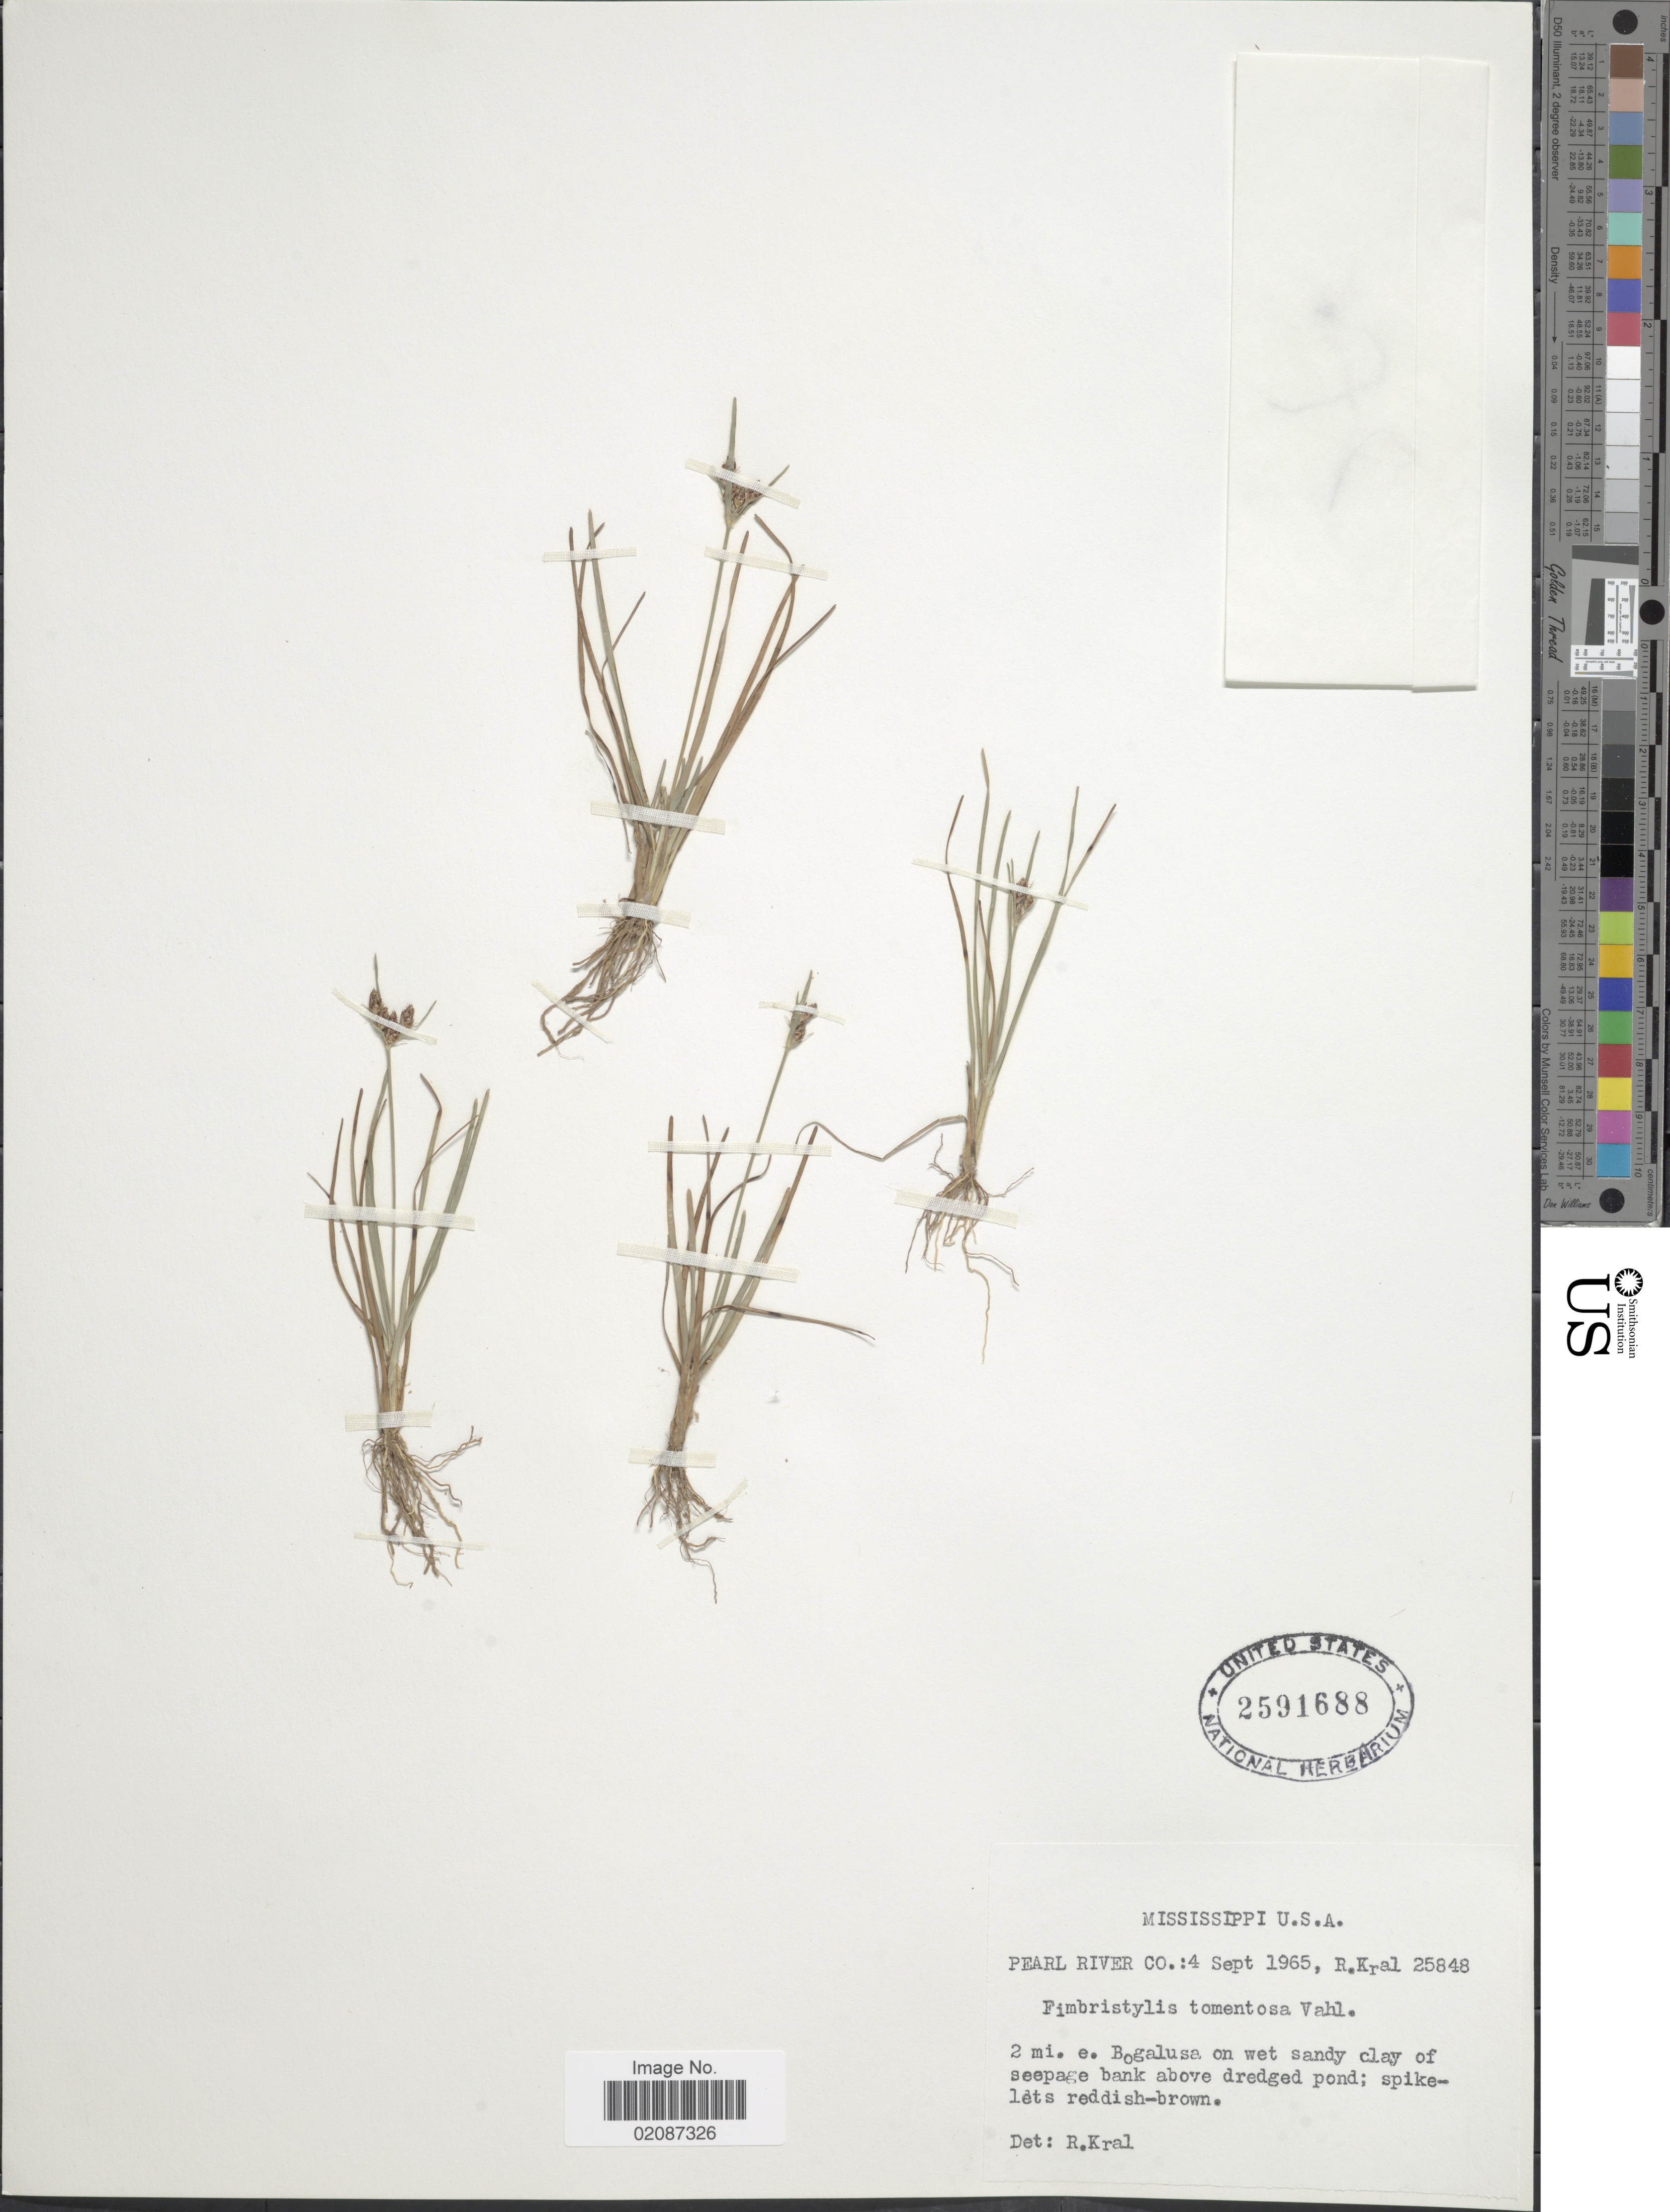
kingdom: Plantae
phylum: Tracheophyta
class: Liliopsida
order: Poales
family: Cyperaceae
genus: Fimbristylis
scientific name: Fimbristylis tomentosa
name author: Vahl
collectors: R. Kral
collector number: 25848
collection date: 1965-09-04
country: United States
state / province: Mississippi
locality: Pearl River Co.: 2 mi. e. Bogalusa on wet sandy clay of seepage bank above dredged pond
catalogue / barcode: US 2591688